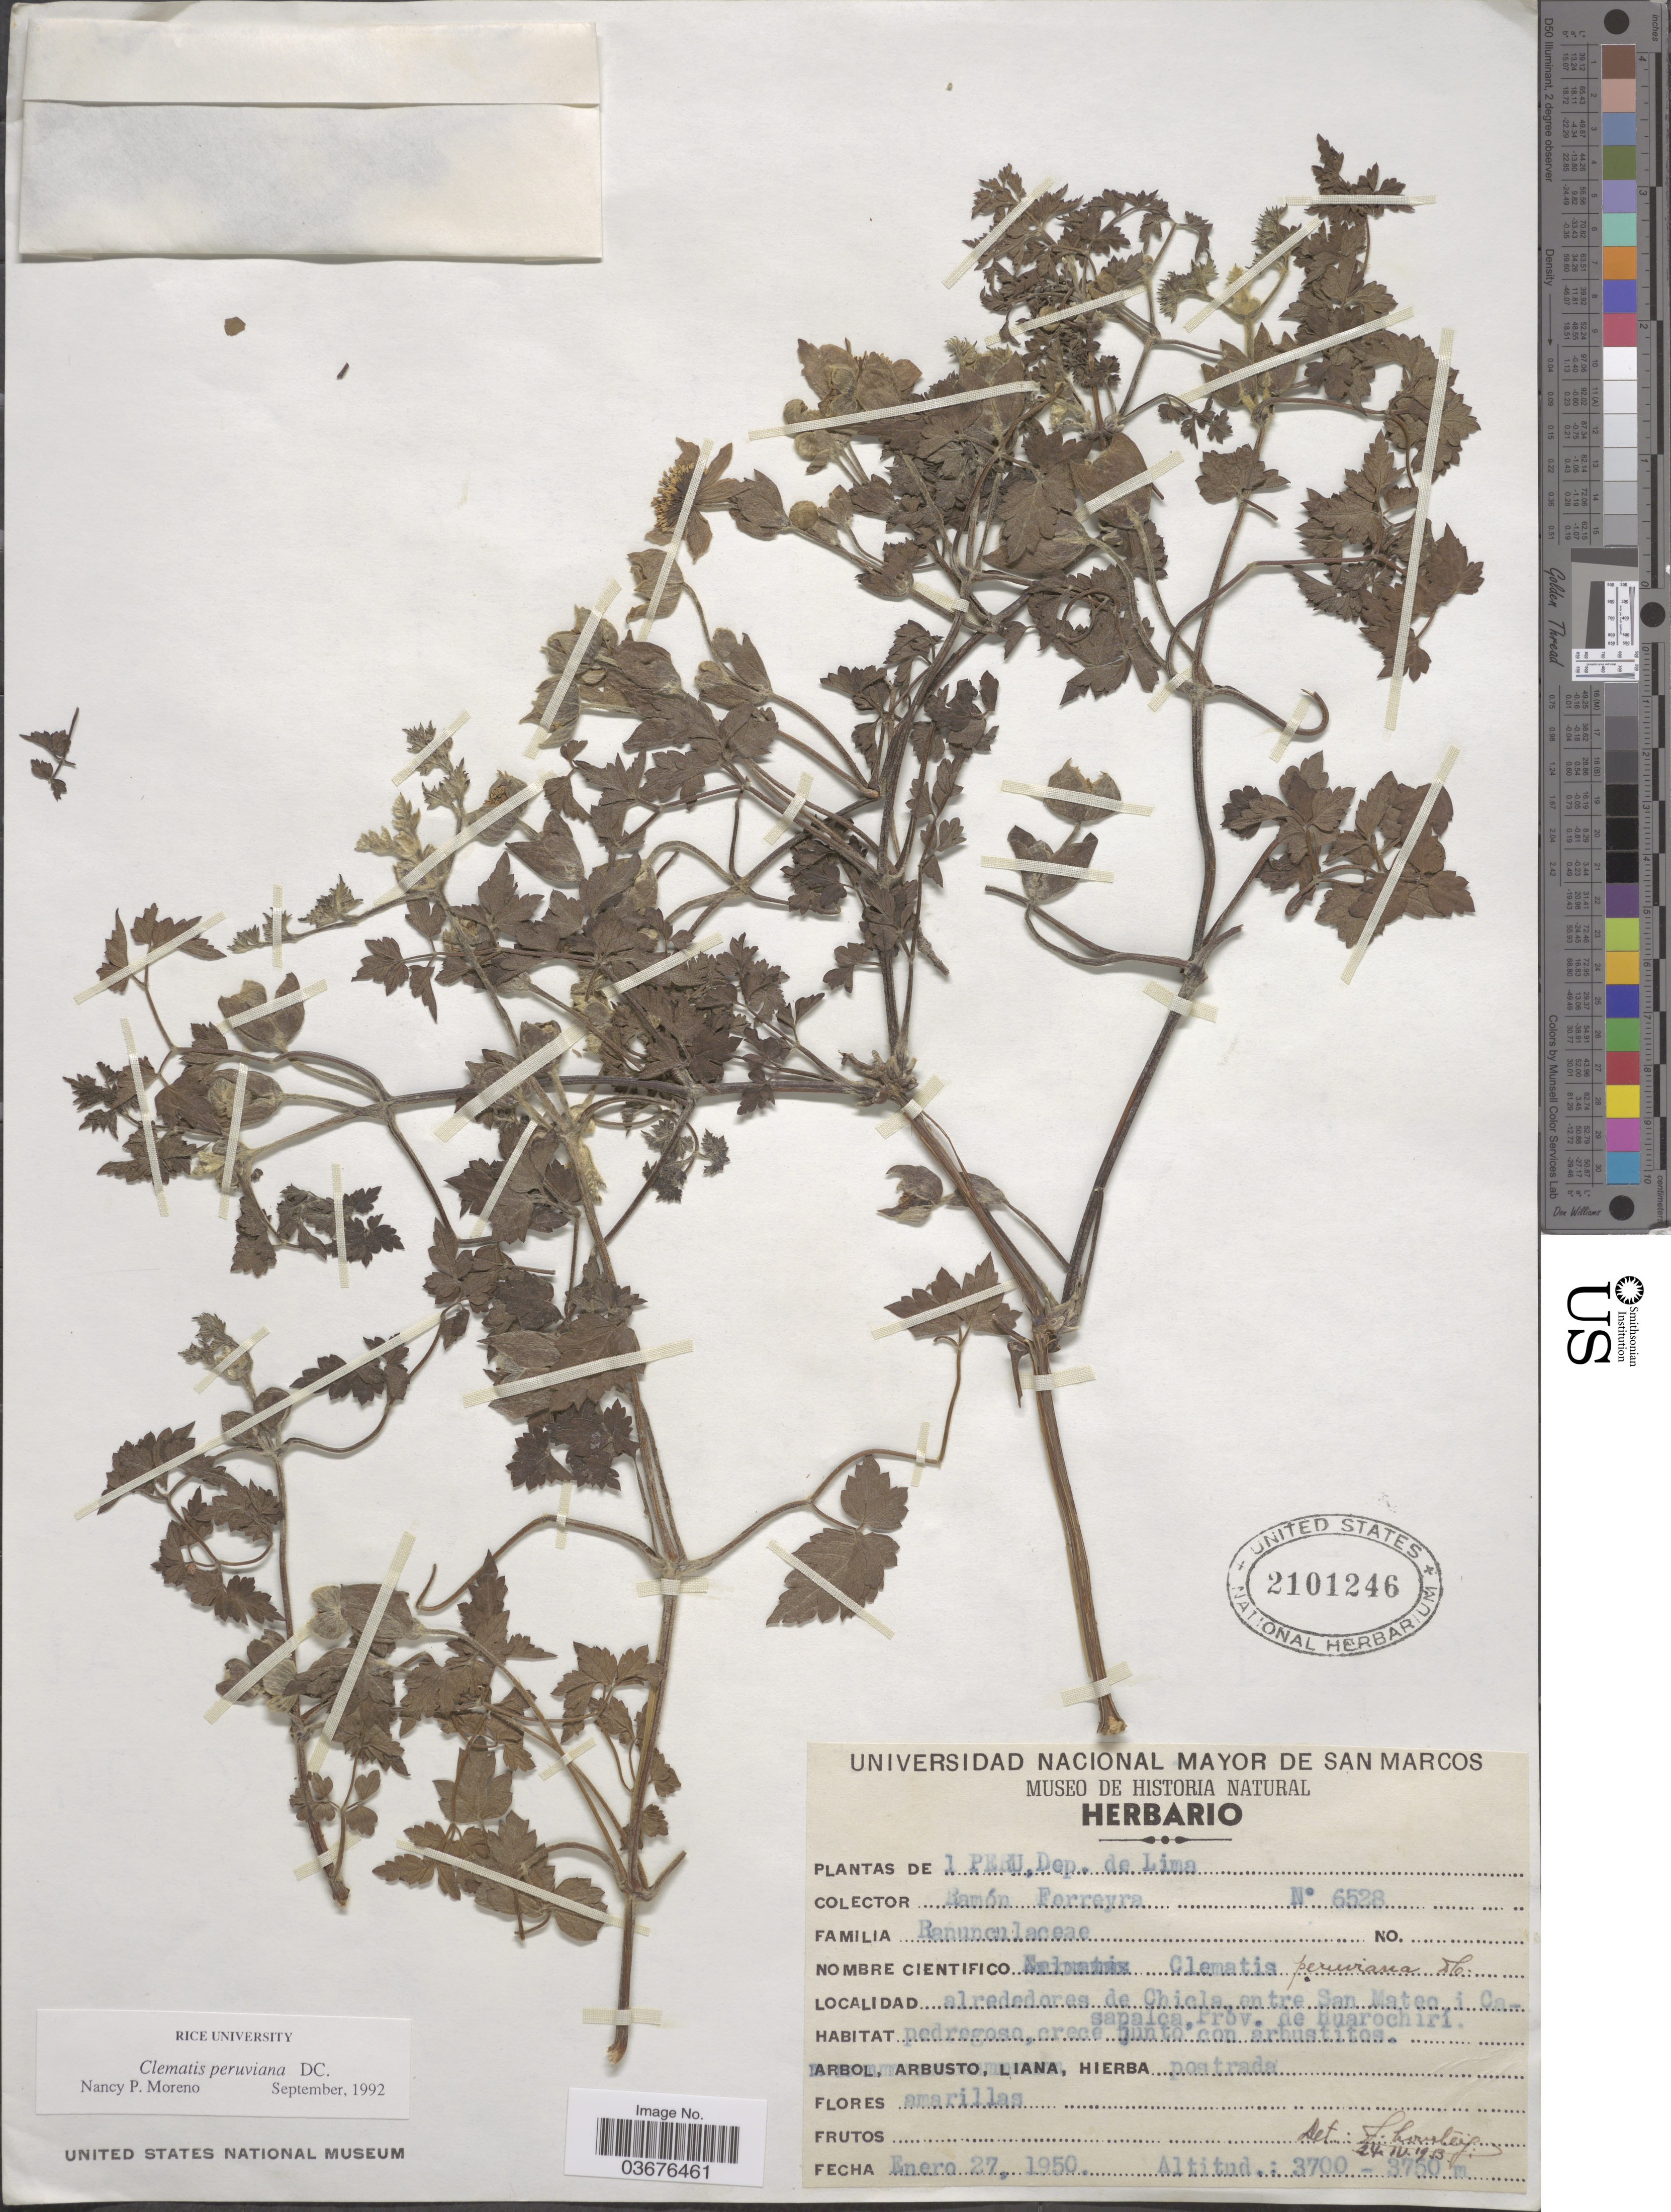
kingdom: Plantae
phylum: Tracheophyta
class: Magnoliopsida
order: Ranunculales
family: Ranunculaceae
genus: Clematis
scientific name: Clematis peruviana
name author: DC.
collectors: R. A. Ferreyra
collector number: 6528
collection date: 1950-01-27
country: Peru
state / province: Lima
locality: Dep. de Lima. Alrededores de Chicla entre San Mateo i Casapalca, Prov. de Huarochiri.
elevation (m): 3700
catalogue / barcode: US 2101246